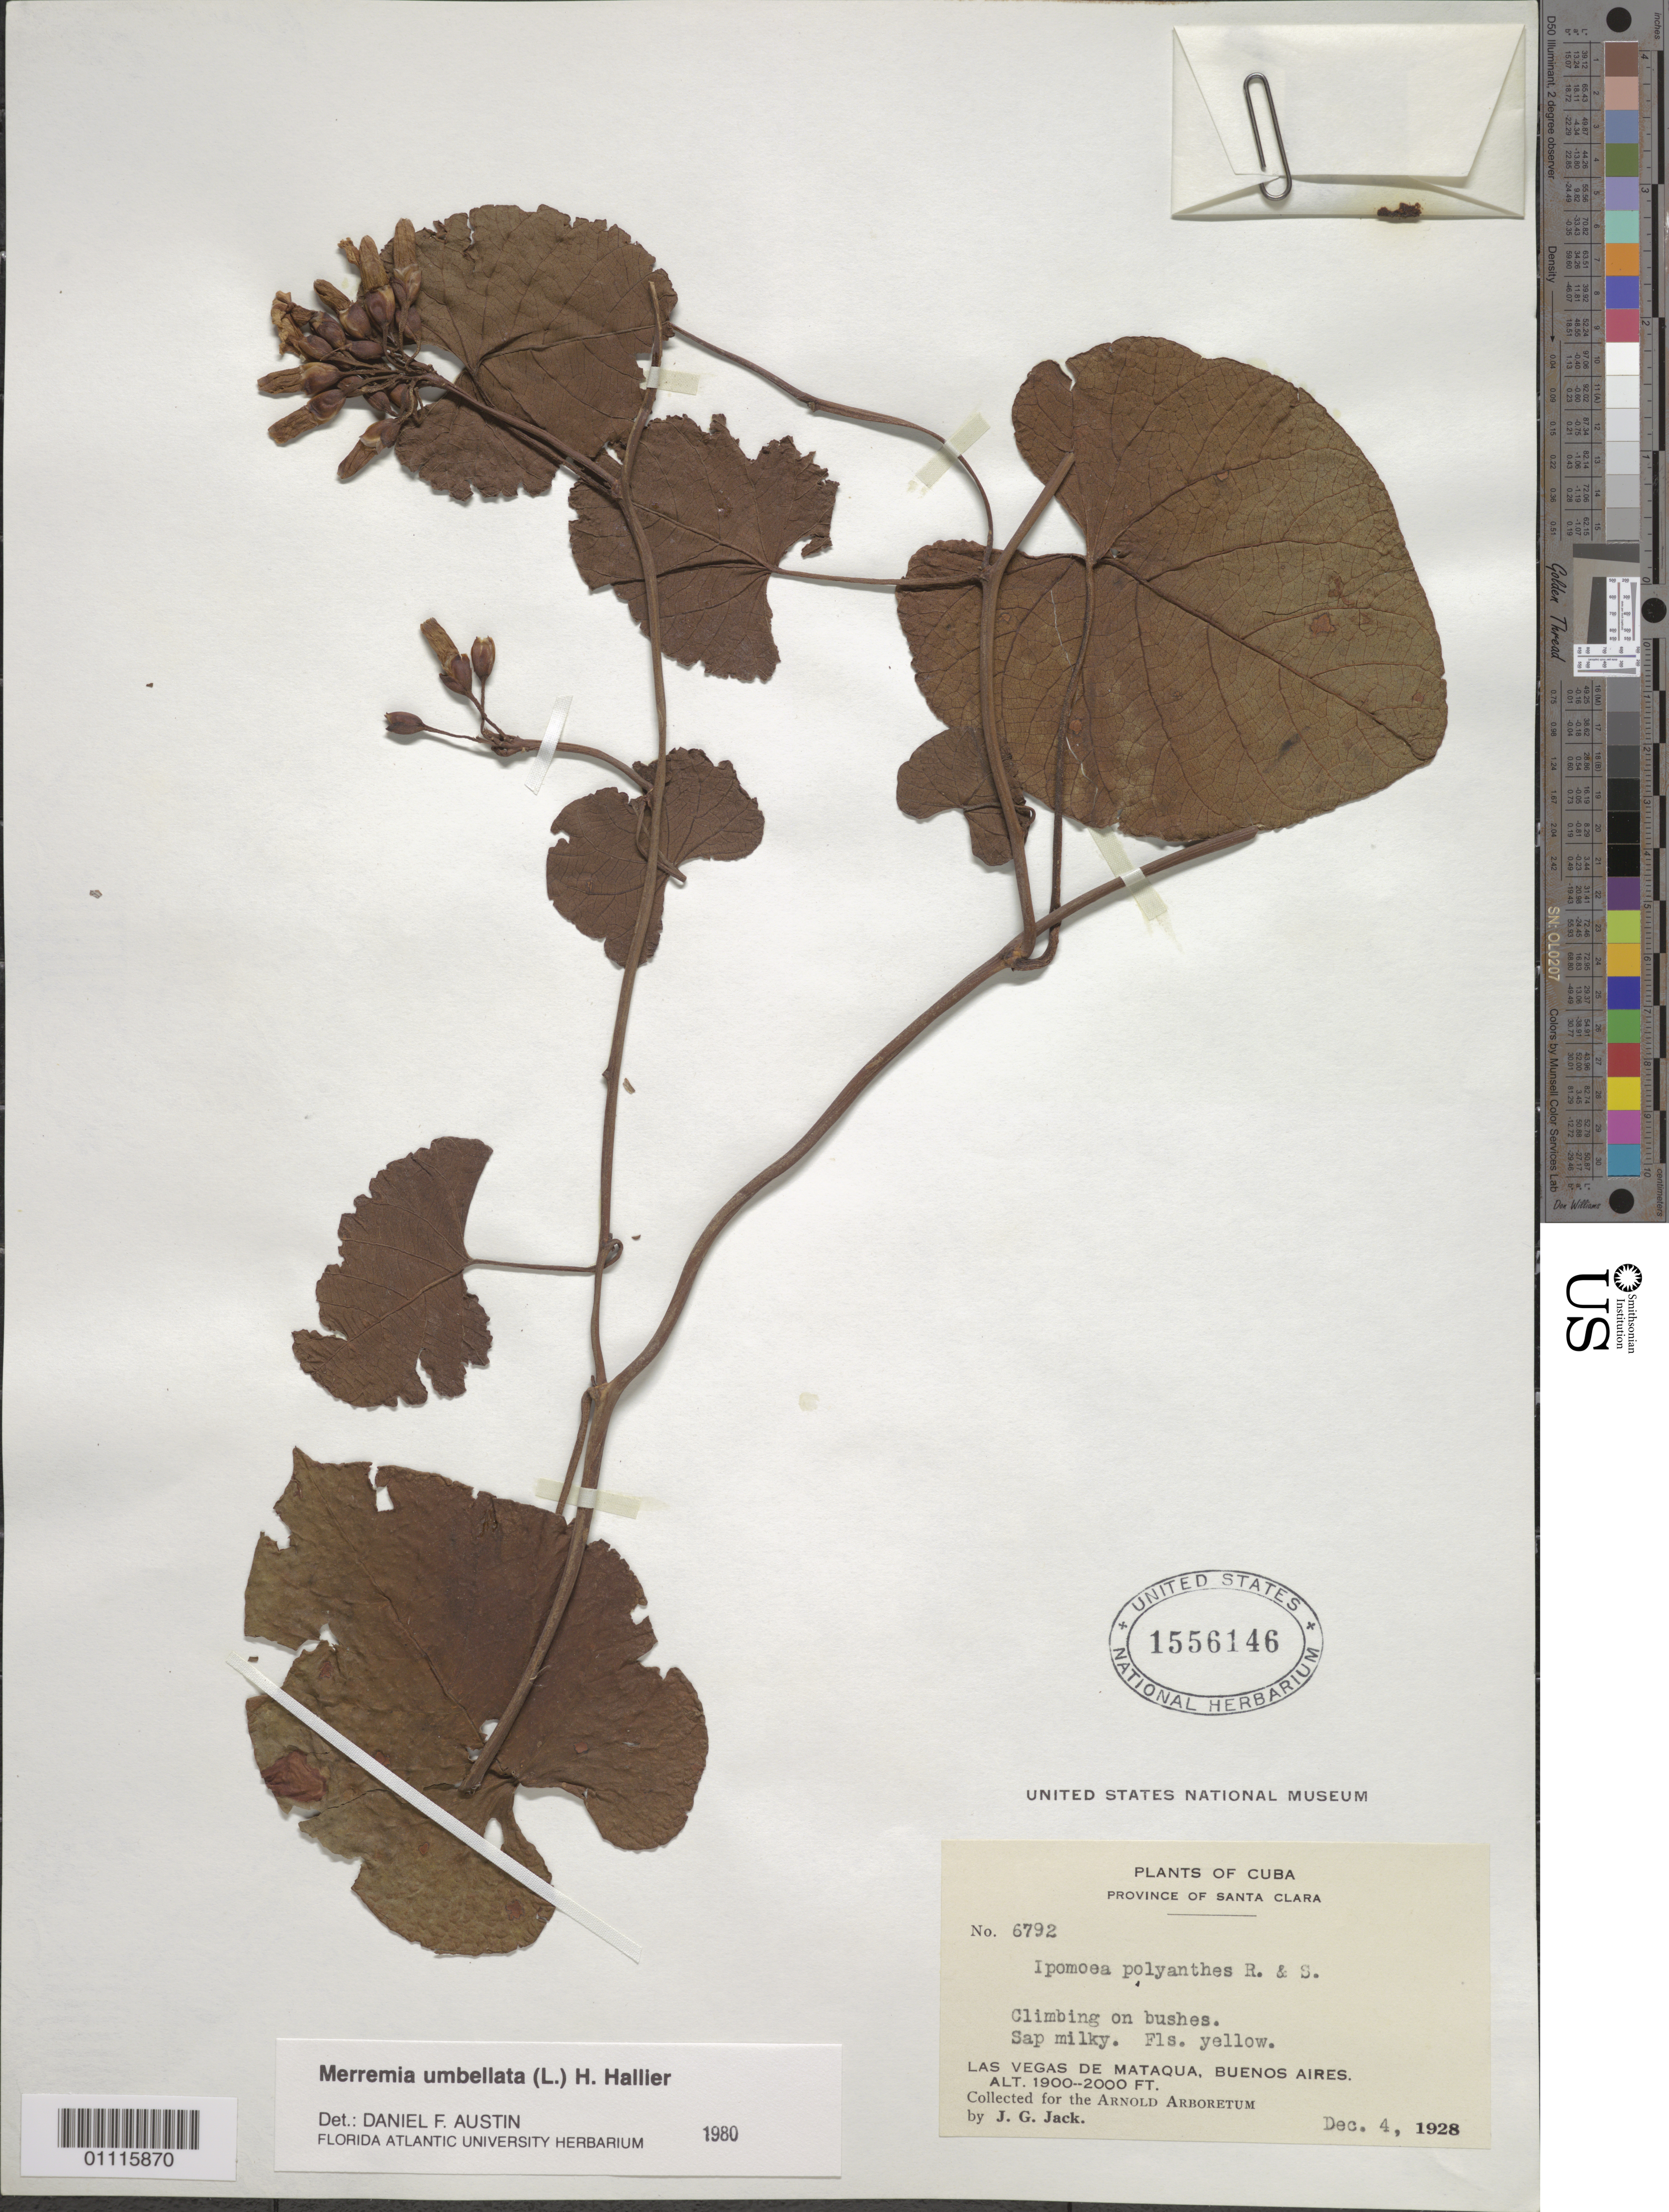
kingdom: Plantae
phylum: Tracheophyta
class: Magnoliopsida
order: Solanales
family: Convolvulaceae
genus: Camonea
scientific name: Camonea umbellata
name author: (L.) A. R. Simões & Staples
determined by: Strong, Mark T., (BOT), Smithsonian Institution - National Museum of Natural History (UNITED STATES)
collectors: J. G. Jack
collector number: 6792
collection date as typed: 04 Dec 1928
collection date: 1928-12-04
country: Cuba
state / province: Cienfuegos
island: Cuba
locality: Las Vegas de Mataqua, Buenos Aires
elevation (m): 579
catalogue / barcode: US 1556146